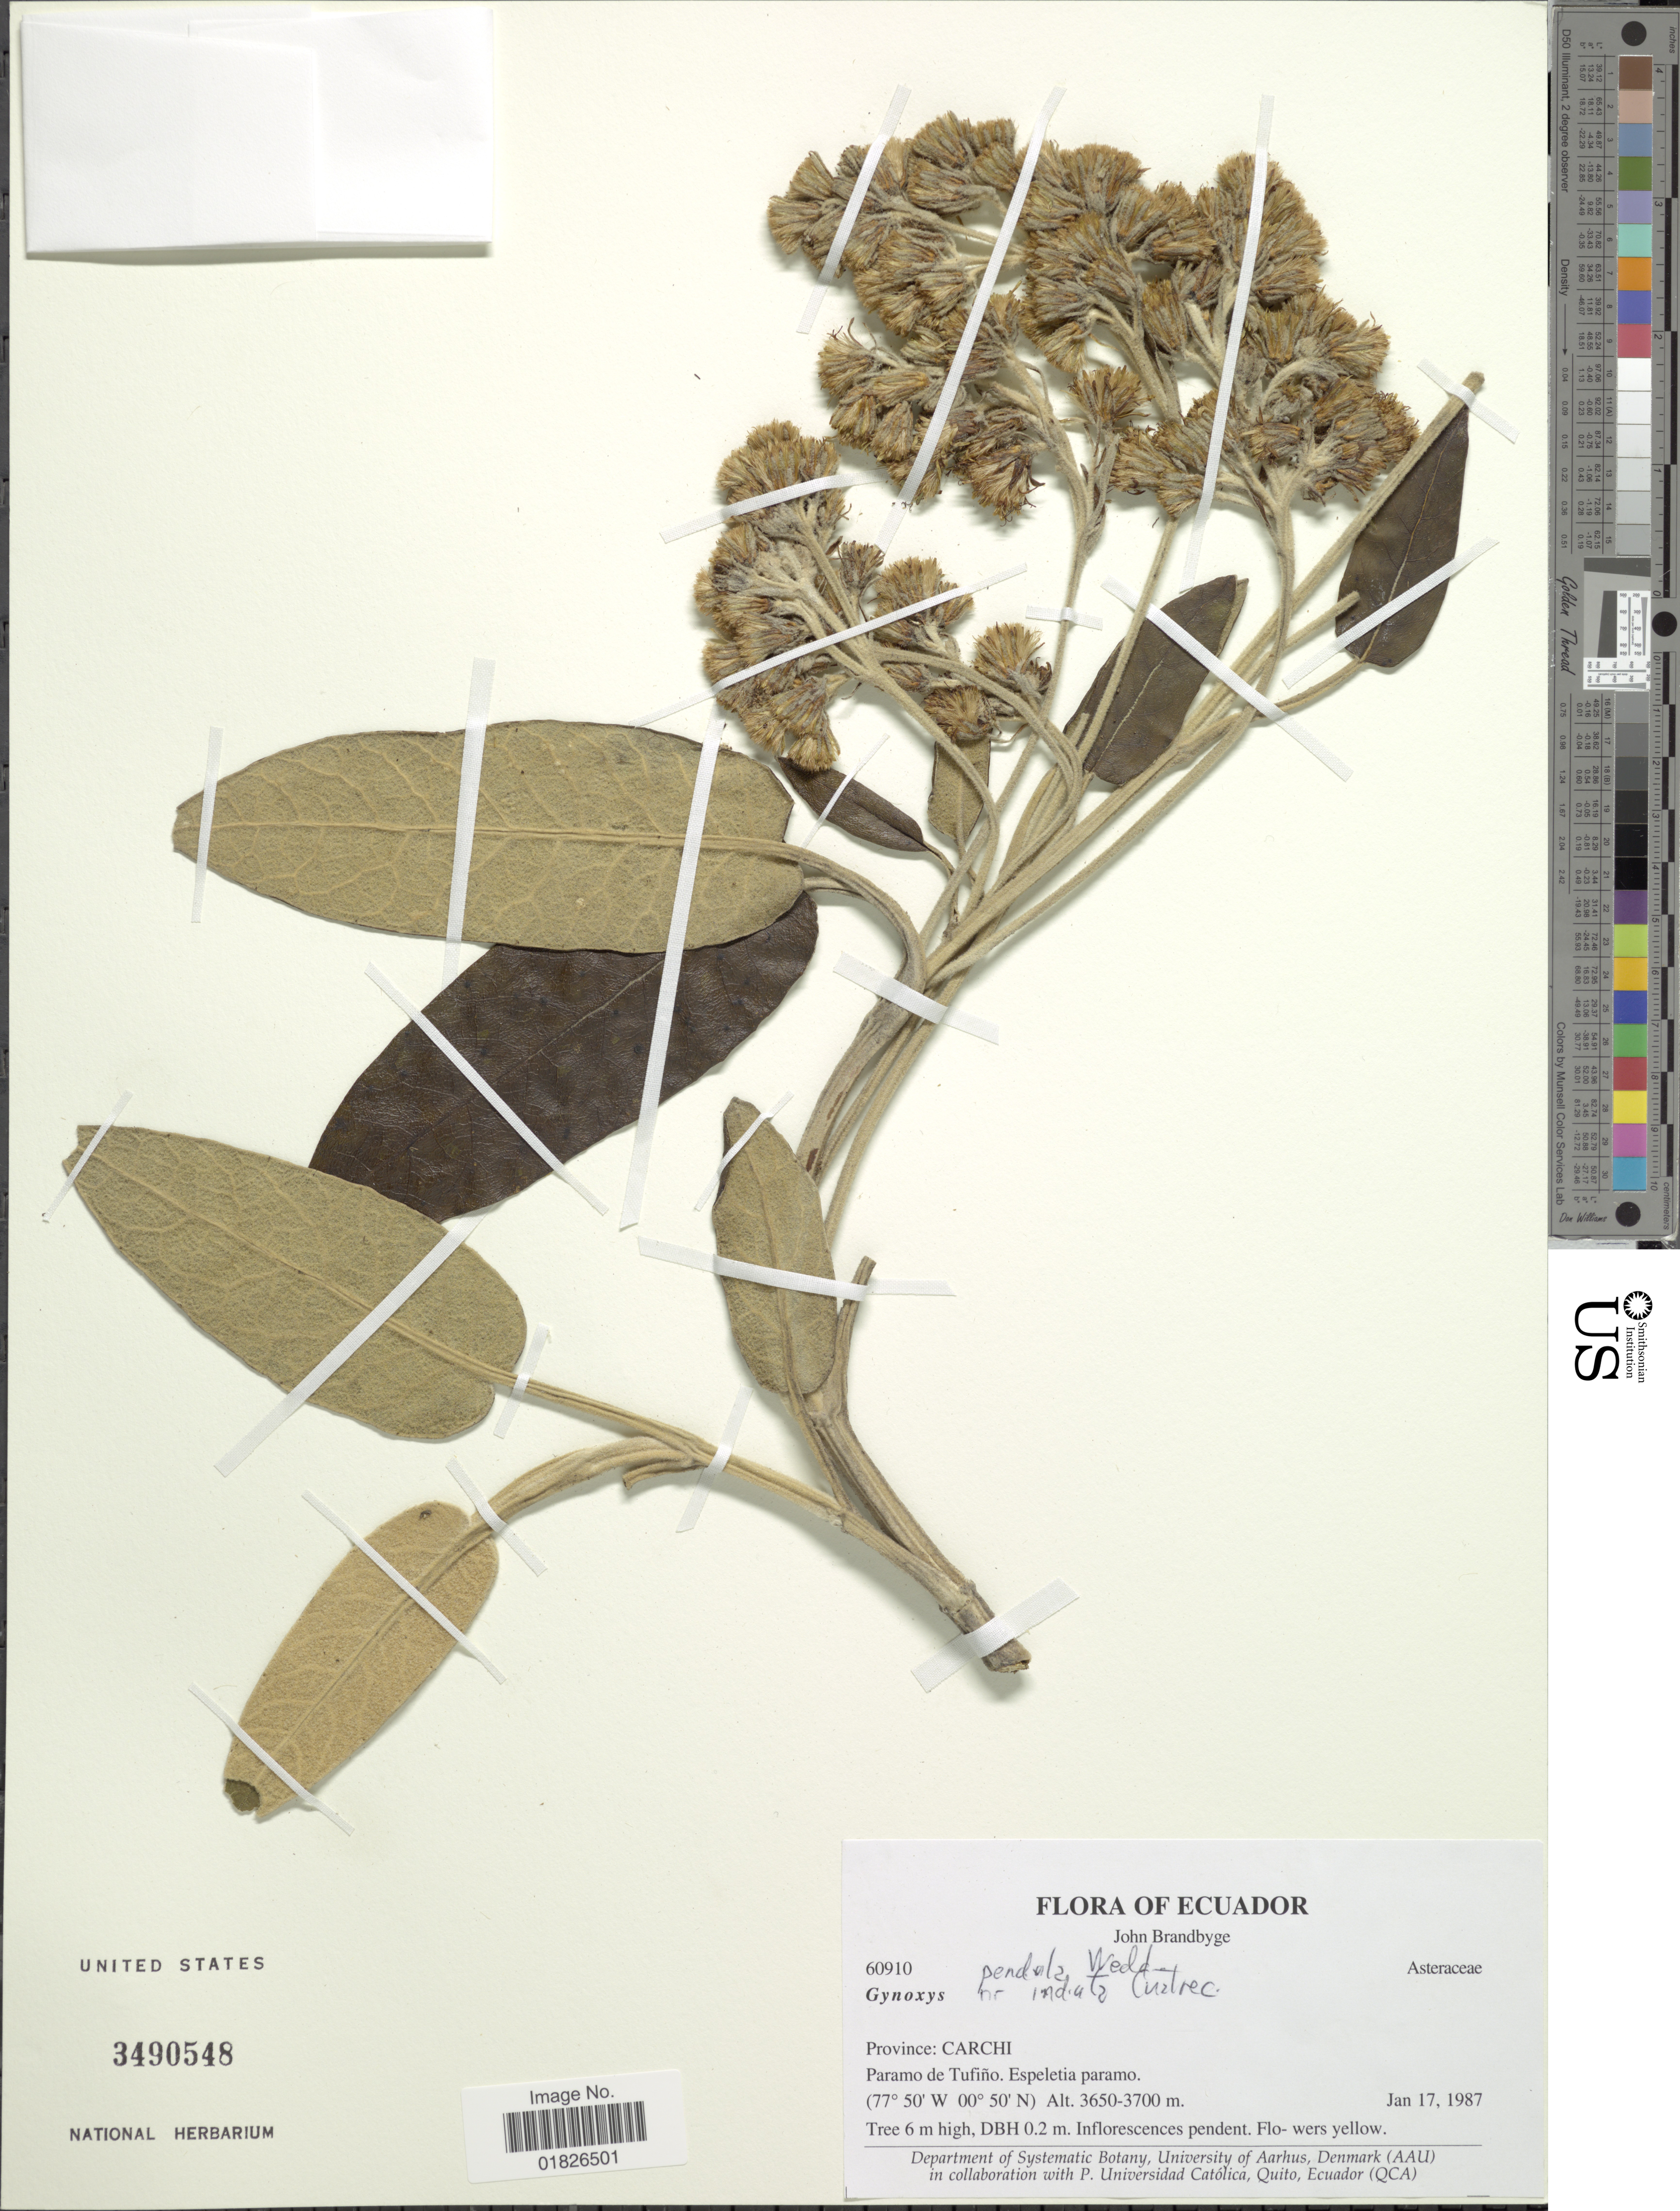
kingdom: Plantae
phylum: Tracheophyta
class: Magnoliopsida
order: Asterales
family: Asteraceae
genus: Gynoxys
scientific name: Gynoxys pendula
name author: Sch. Bip. ex Wedd.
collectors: J. Brandbyge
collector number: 60910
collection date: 1987-01-17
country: Ecuador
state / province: Carchi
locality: Paramo de Tufino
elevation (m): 3650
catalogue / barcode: US 3490548